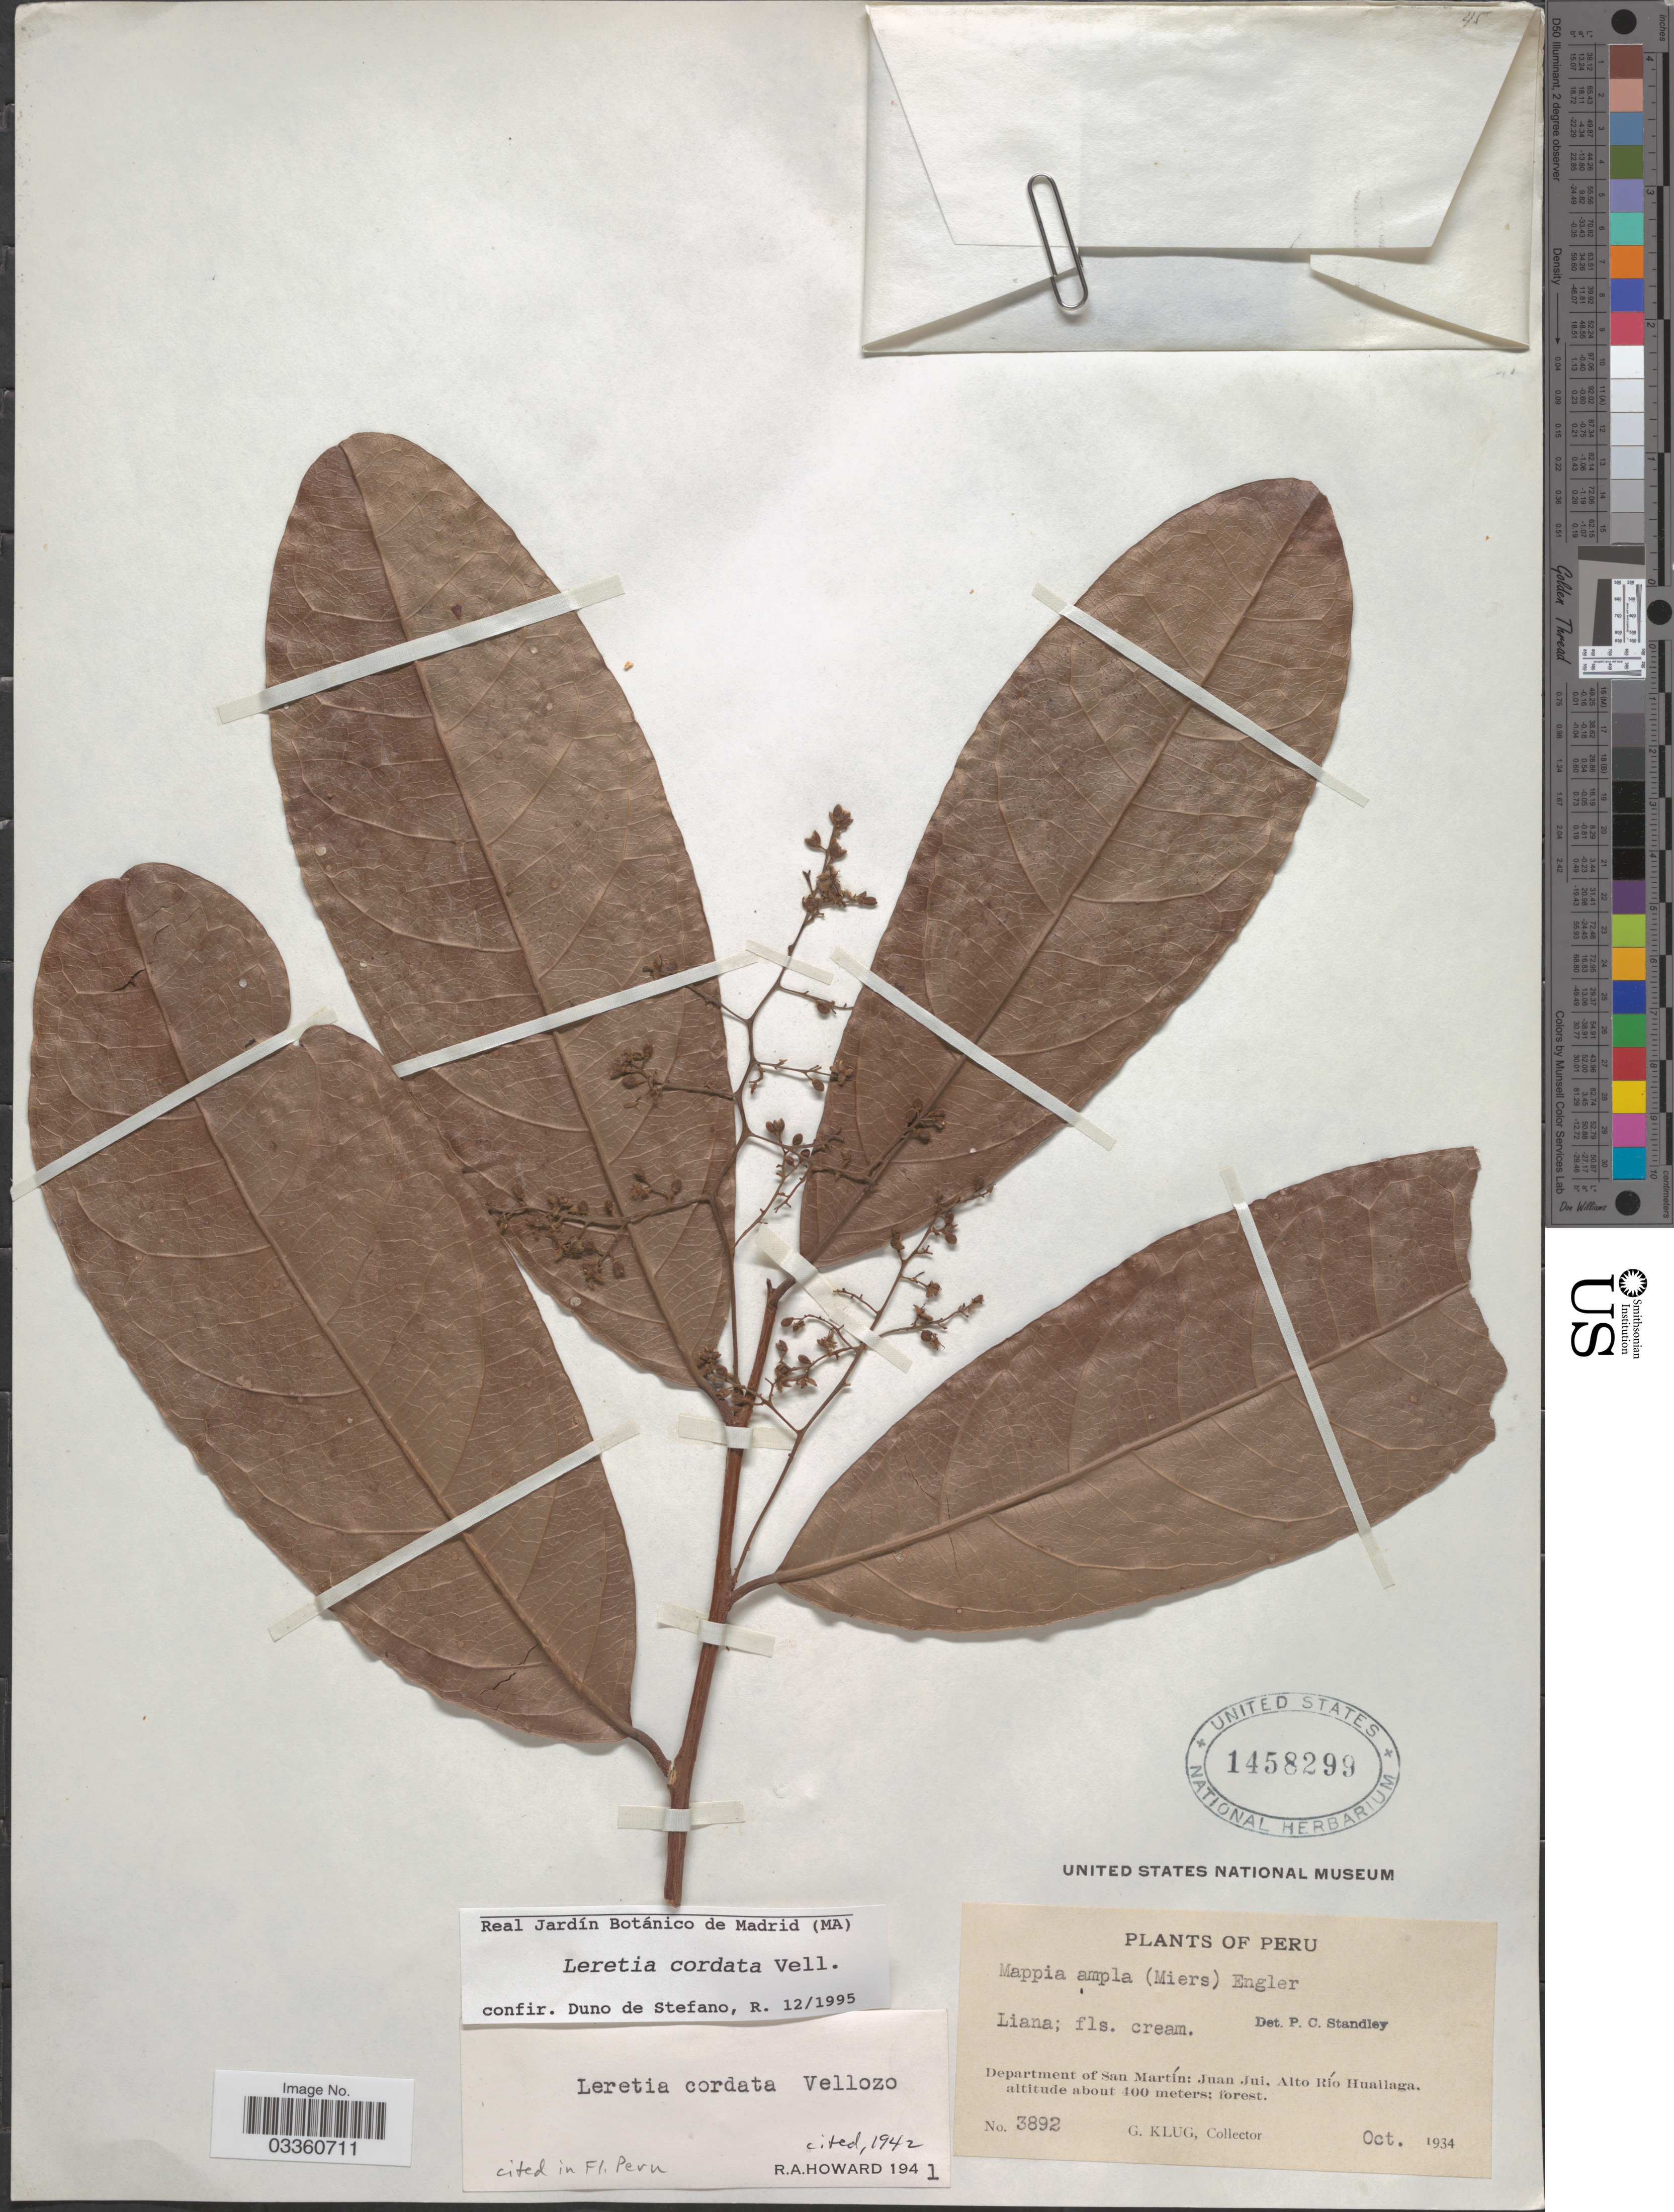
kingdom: Plantae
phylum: Tracheophyta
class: Magnoliopsida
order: Icacinales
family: Icacinaceae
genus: Leretia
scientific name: Leretia cordata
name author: Vell.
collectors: G. Klug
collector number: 3892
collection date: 1934-10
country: Peru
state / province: San Martín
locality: Department of San Martín: Juan Jui, Alto Río Huallaga.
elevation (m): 400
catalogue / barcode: US 1458299